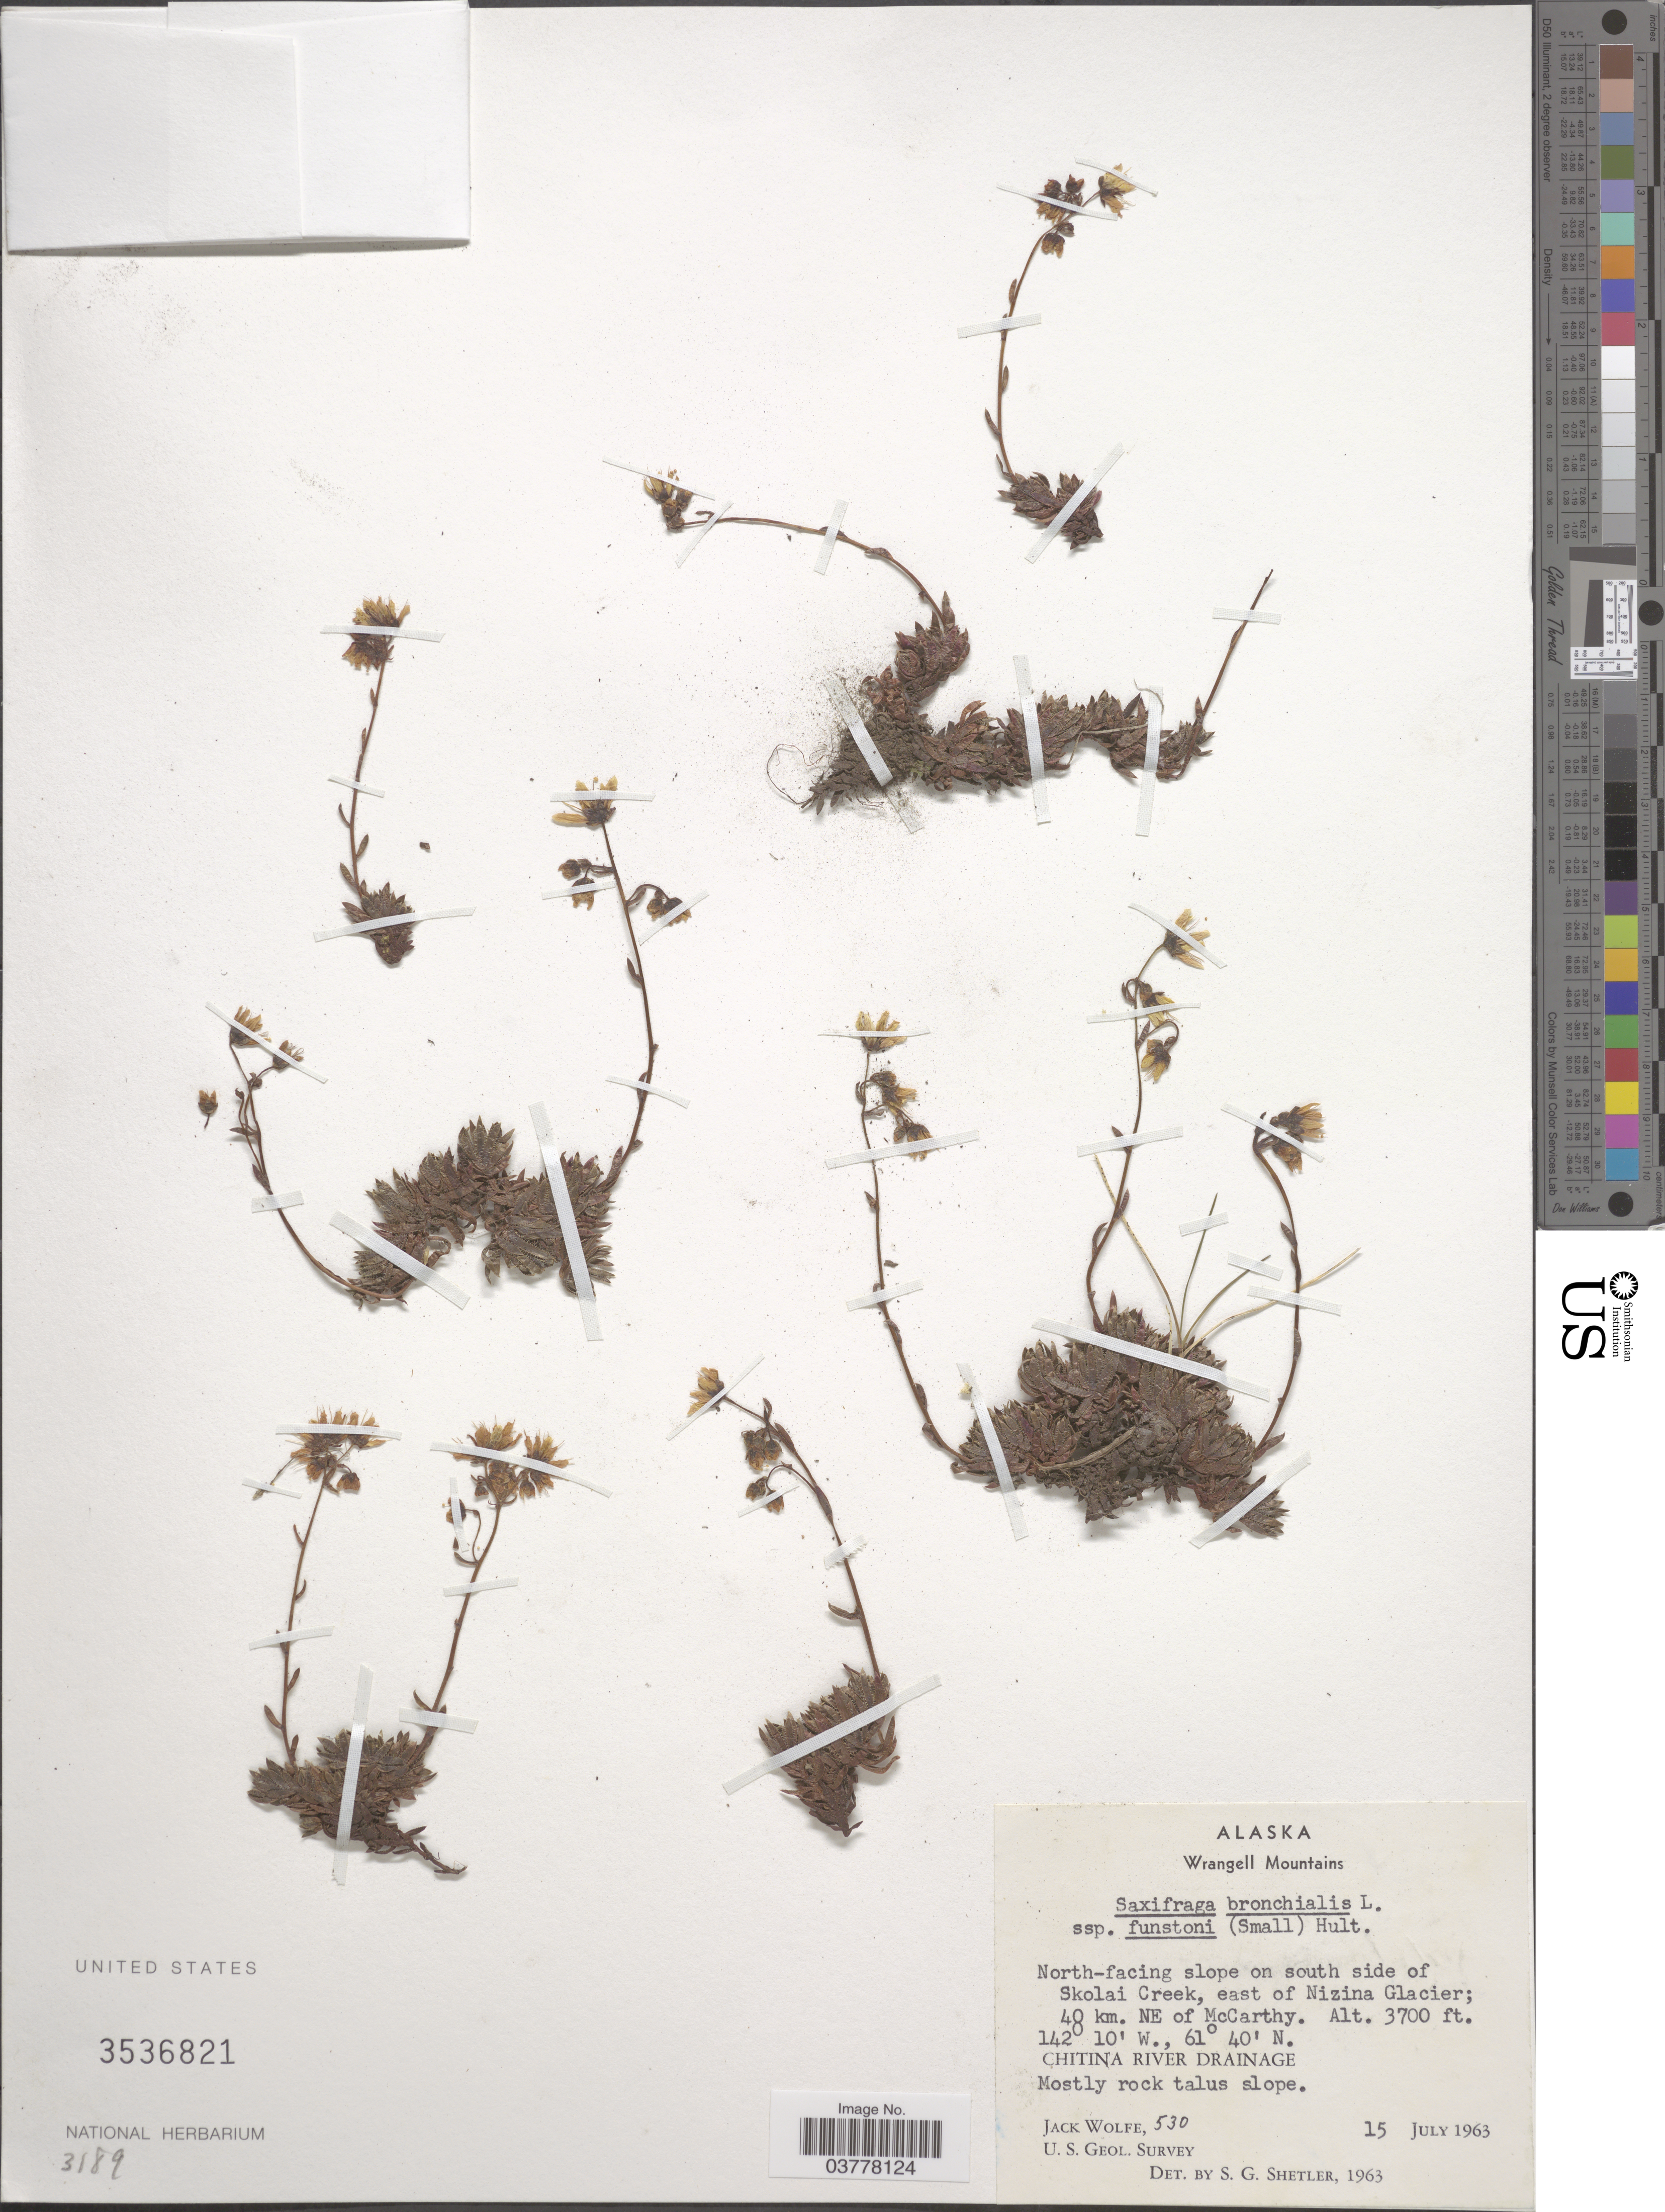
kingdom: Plantae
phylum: Tracheophyta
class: Magnoliopsida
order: Saxifragales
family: Saxifragaceae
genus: Saxifraga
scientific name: Saxifraga bronchialis subsp. funstonii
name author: (Small) Hultén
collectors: J. Wolfe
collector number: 530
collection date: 1963-07-15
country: United States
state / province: Alaska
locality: Wrangell Mountains. North-facing slope on south side of Skolai Creek, east of Nizina Glacier; 40 km. NE of McCarthy. Chitina River Drainage.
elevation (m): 1128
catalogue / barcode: US 3536821